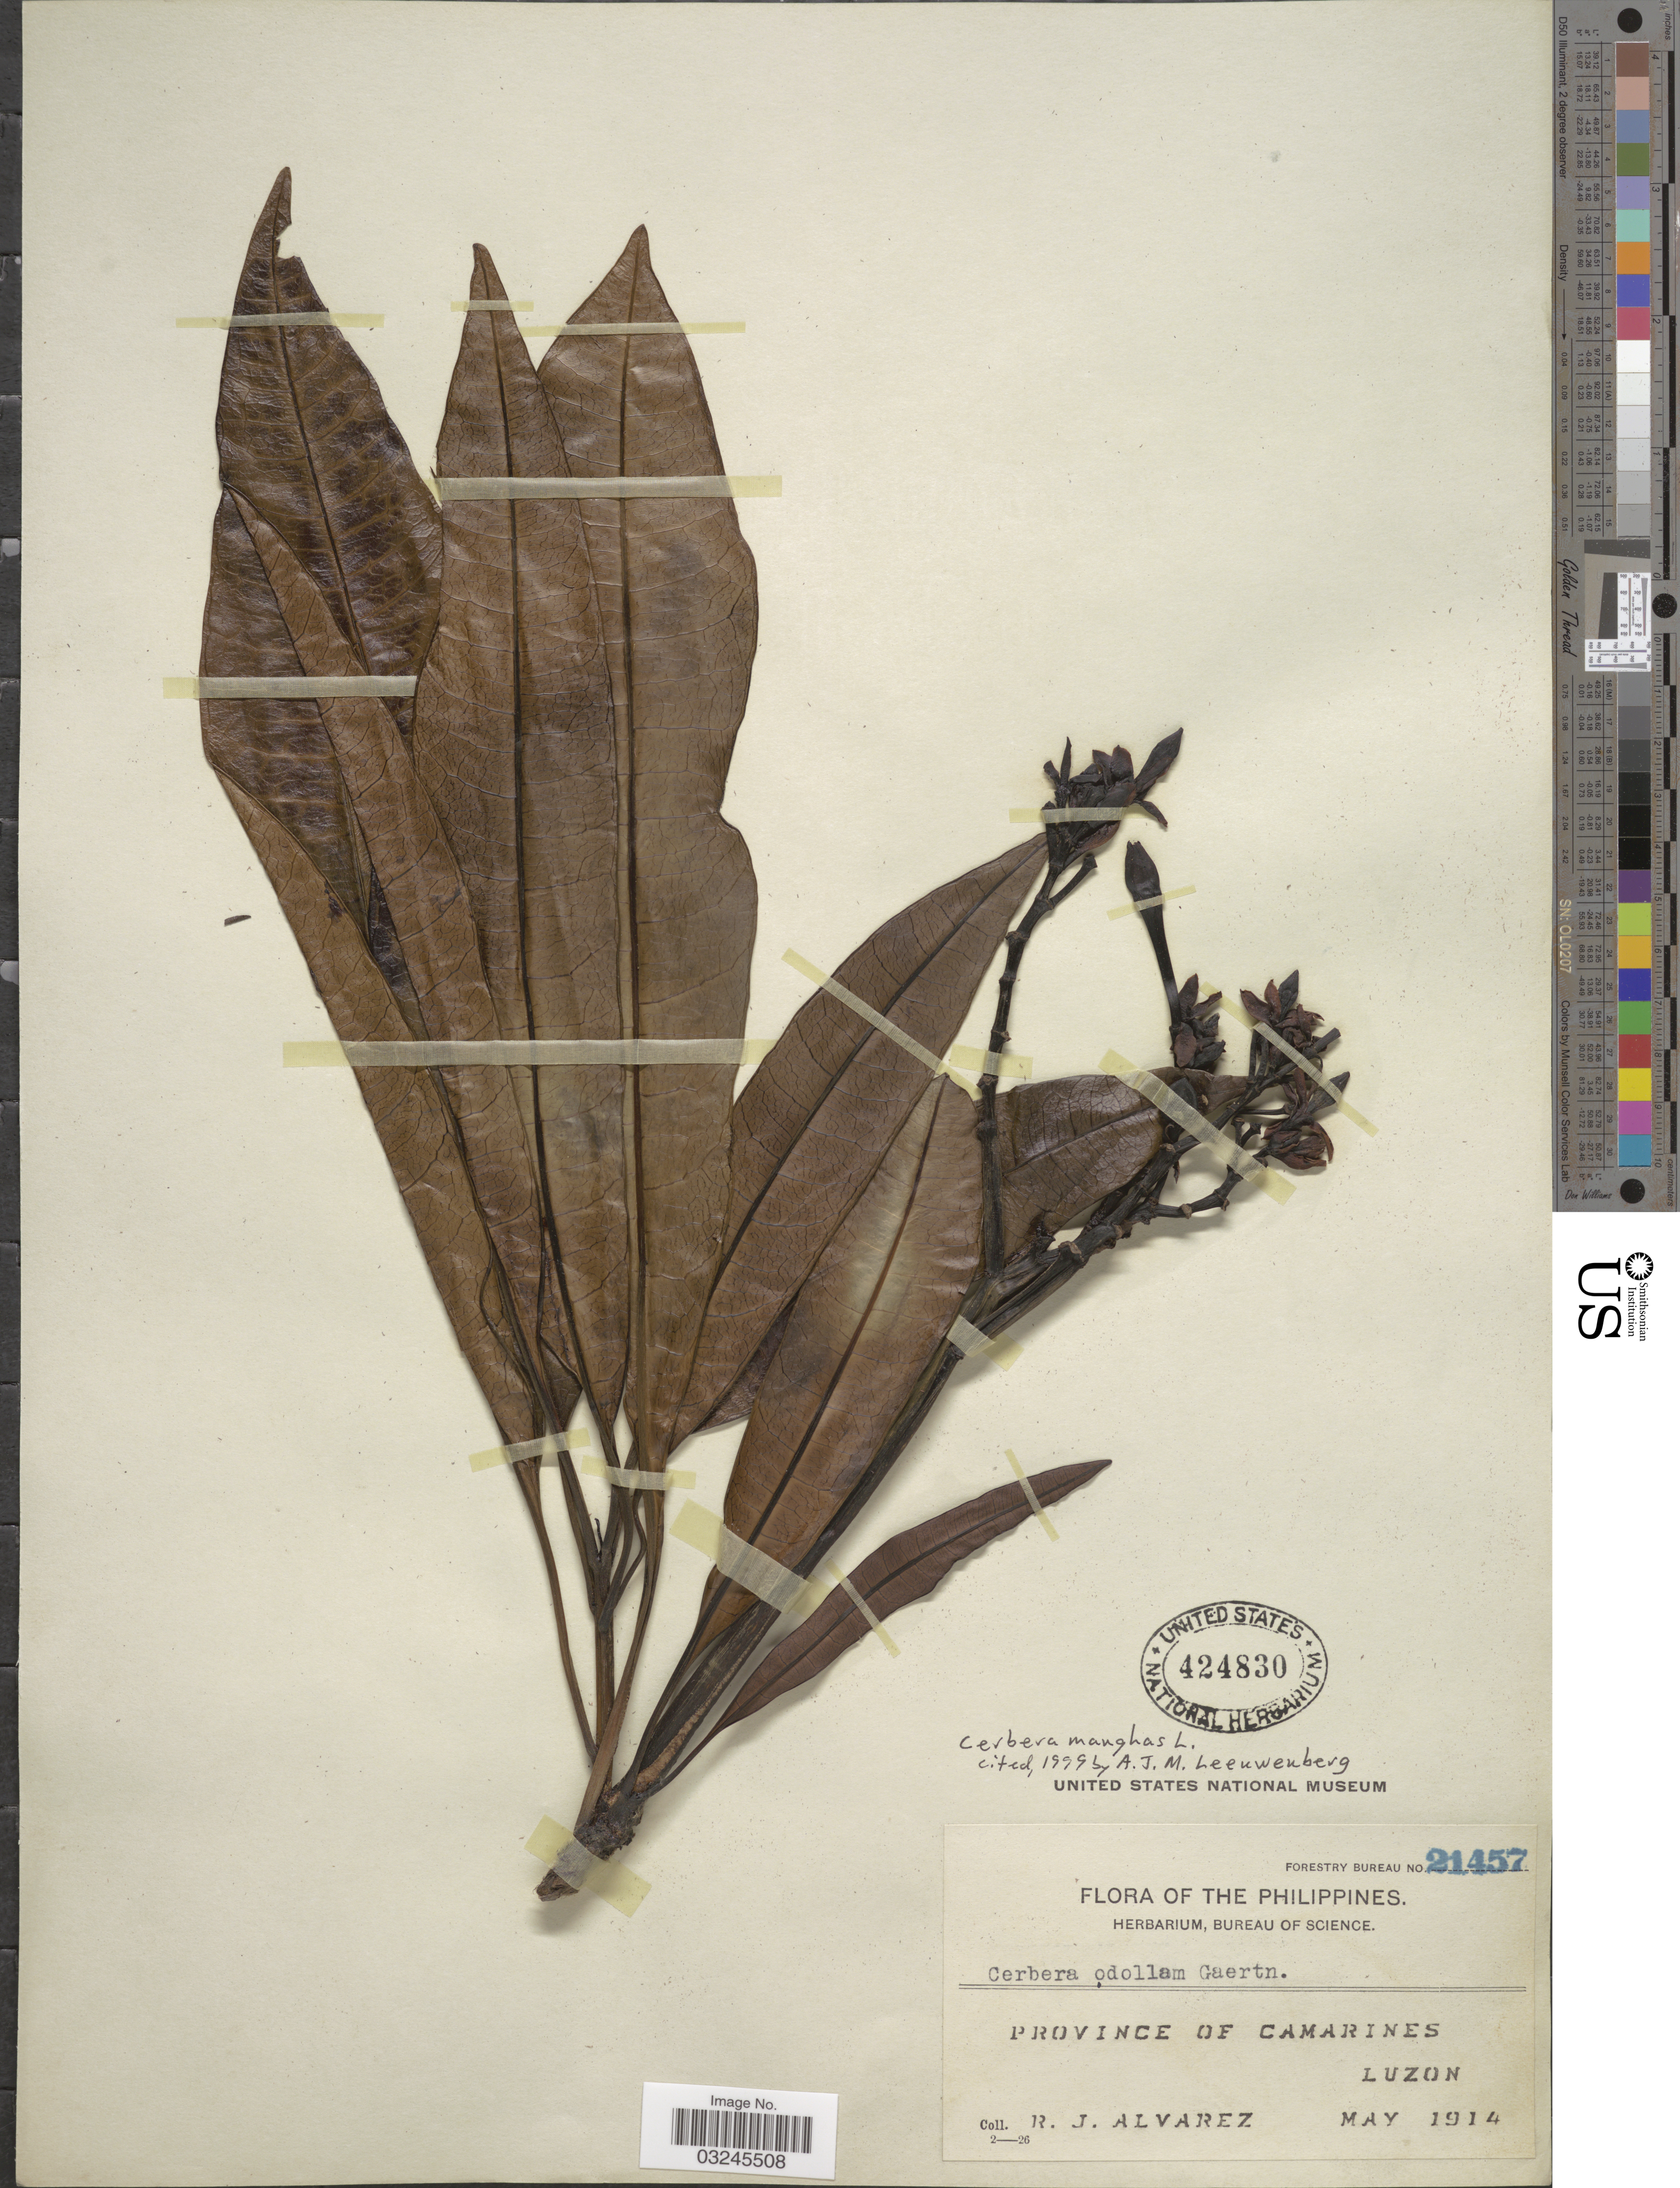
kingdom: Plantae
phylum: Tracheophyta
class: Magnoliopsida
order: Gentianales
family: Apocynaceae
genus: Cerbera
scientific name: Cerbera manghas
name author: L.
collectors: R. Alvarez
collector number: Forestry Bureau 21457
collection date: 1914-05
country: Philippines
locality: Province of Camarines. Luzon.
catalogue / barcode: US 424830